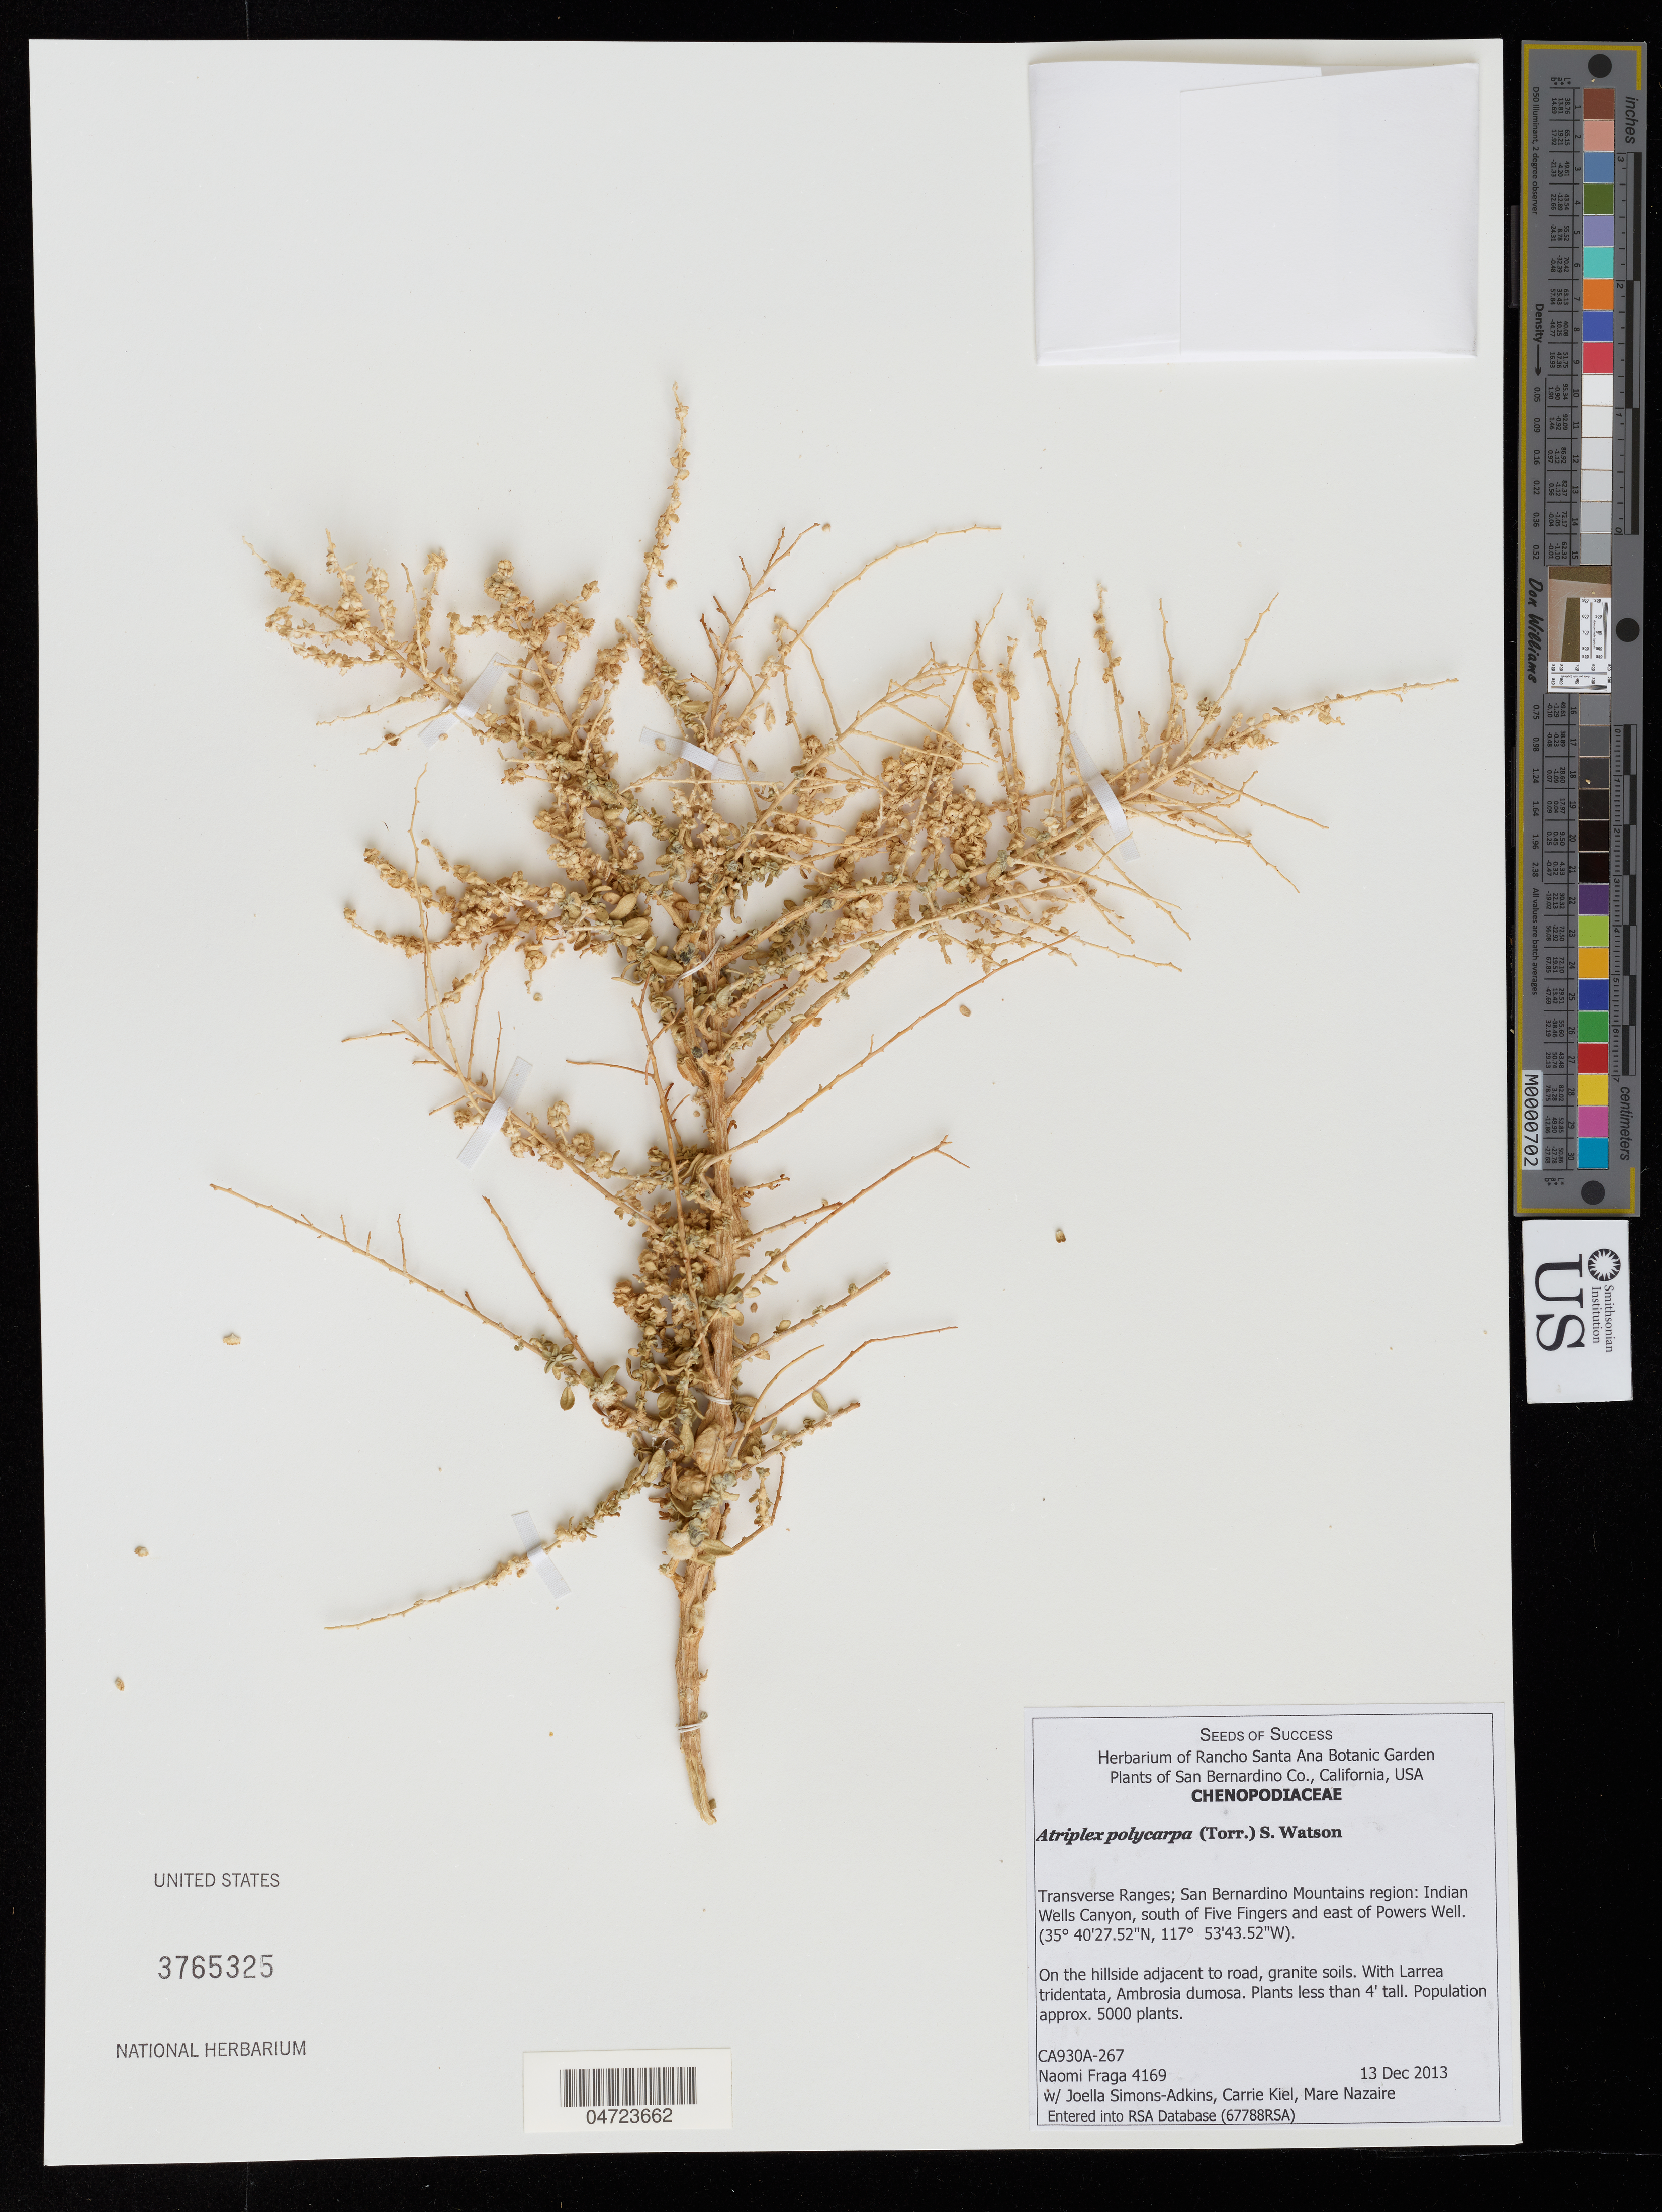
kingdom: Plantae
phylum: Tracheophyta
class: Magnoliopsida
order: Caryophyllales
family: Amaranthaceae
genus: Atriplex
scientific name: Atriplex polycarpa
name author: (Torr.) S. Watson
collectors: N. Fraga, J. Simons-Adkins, C. Kiel & M. Nazaire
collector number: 4169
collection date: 2013-12-13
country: United States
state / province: California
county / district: San Bernardino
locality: San Bernardino Co. Transverse Ranges; San Bernardino Mountains region: Indian Wells Canyon, south of Five Fingers and east of Powers Well. On the hillside adjacent to road.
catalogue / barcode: US 3765325